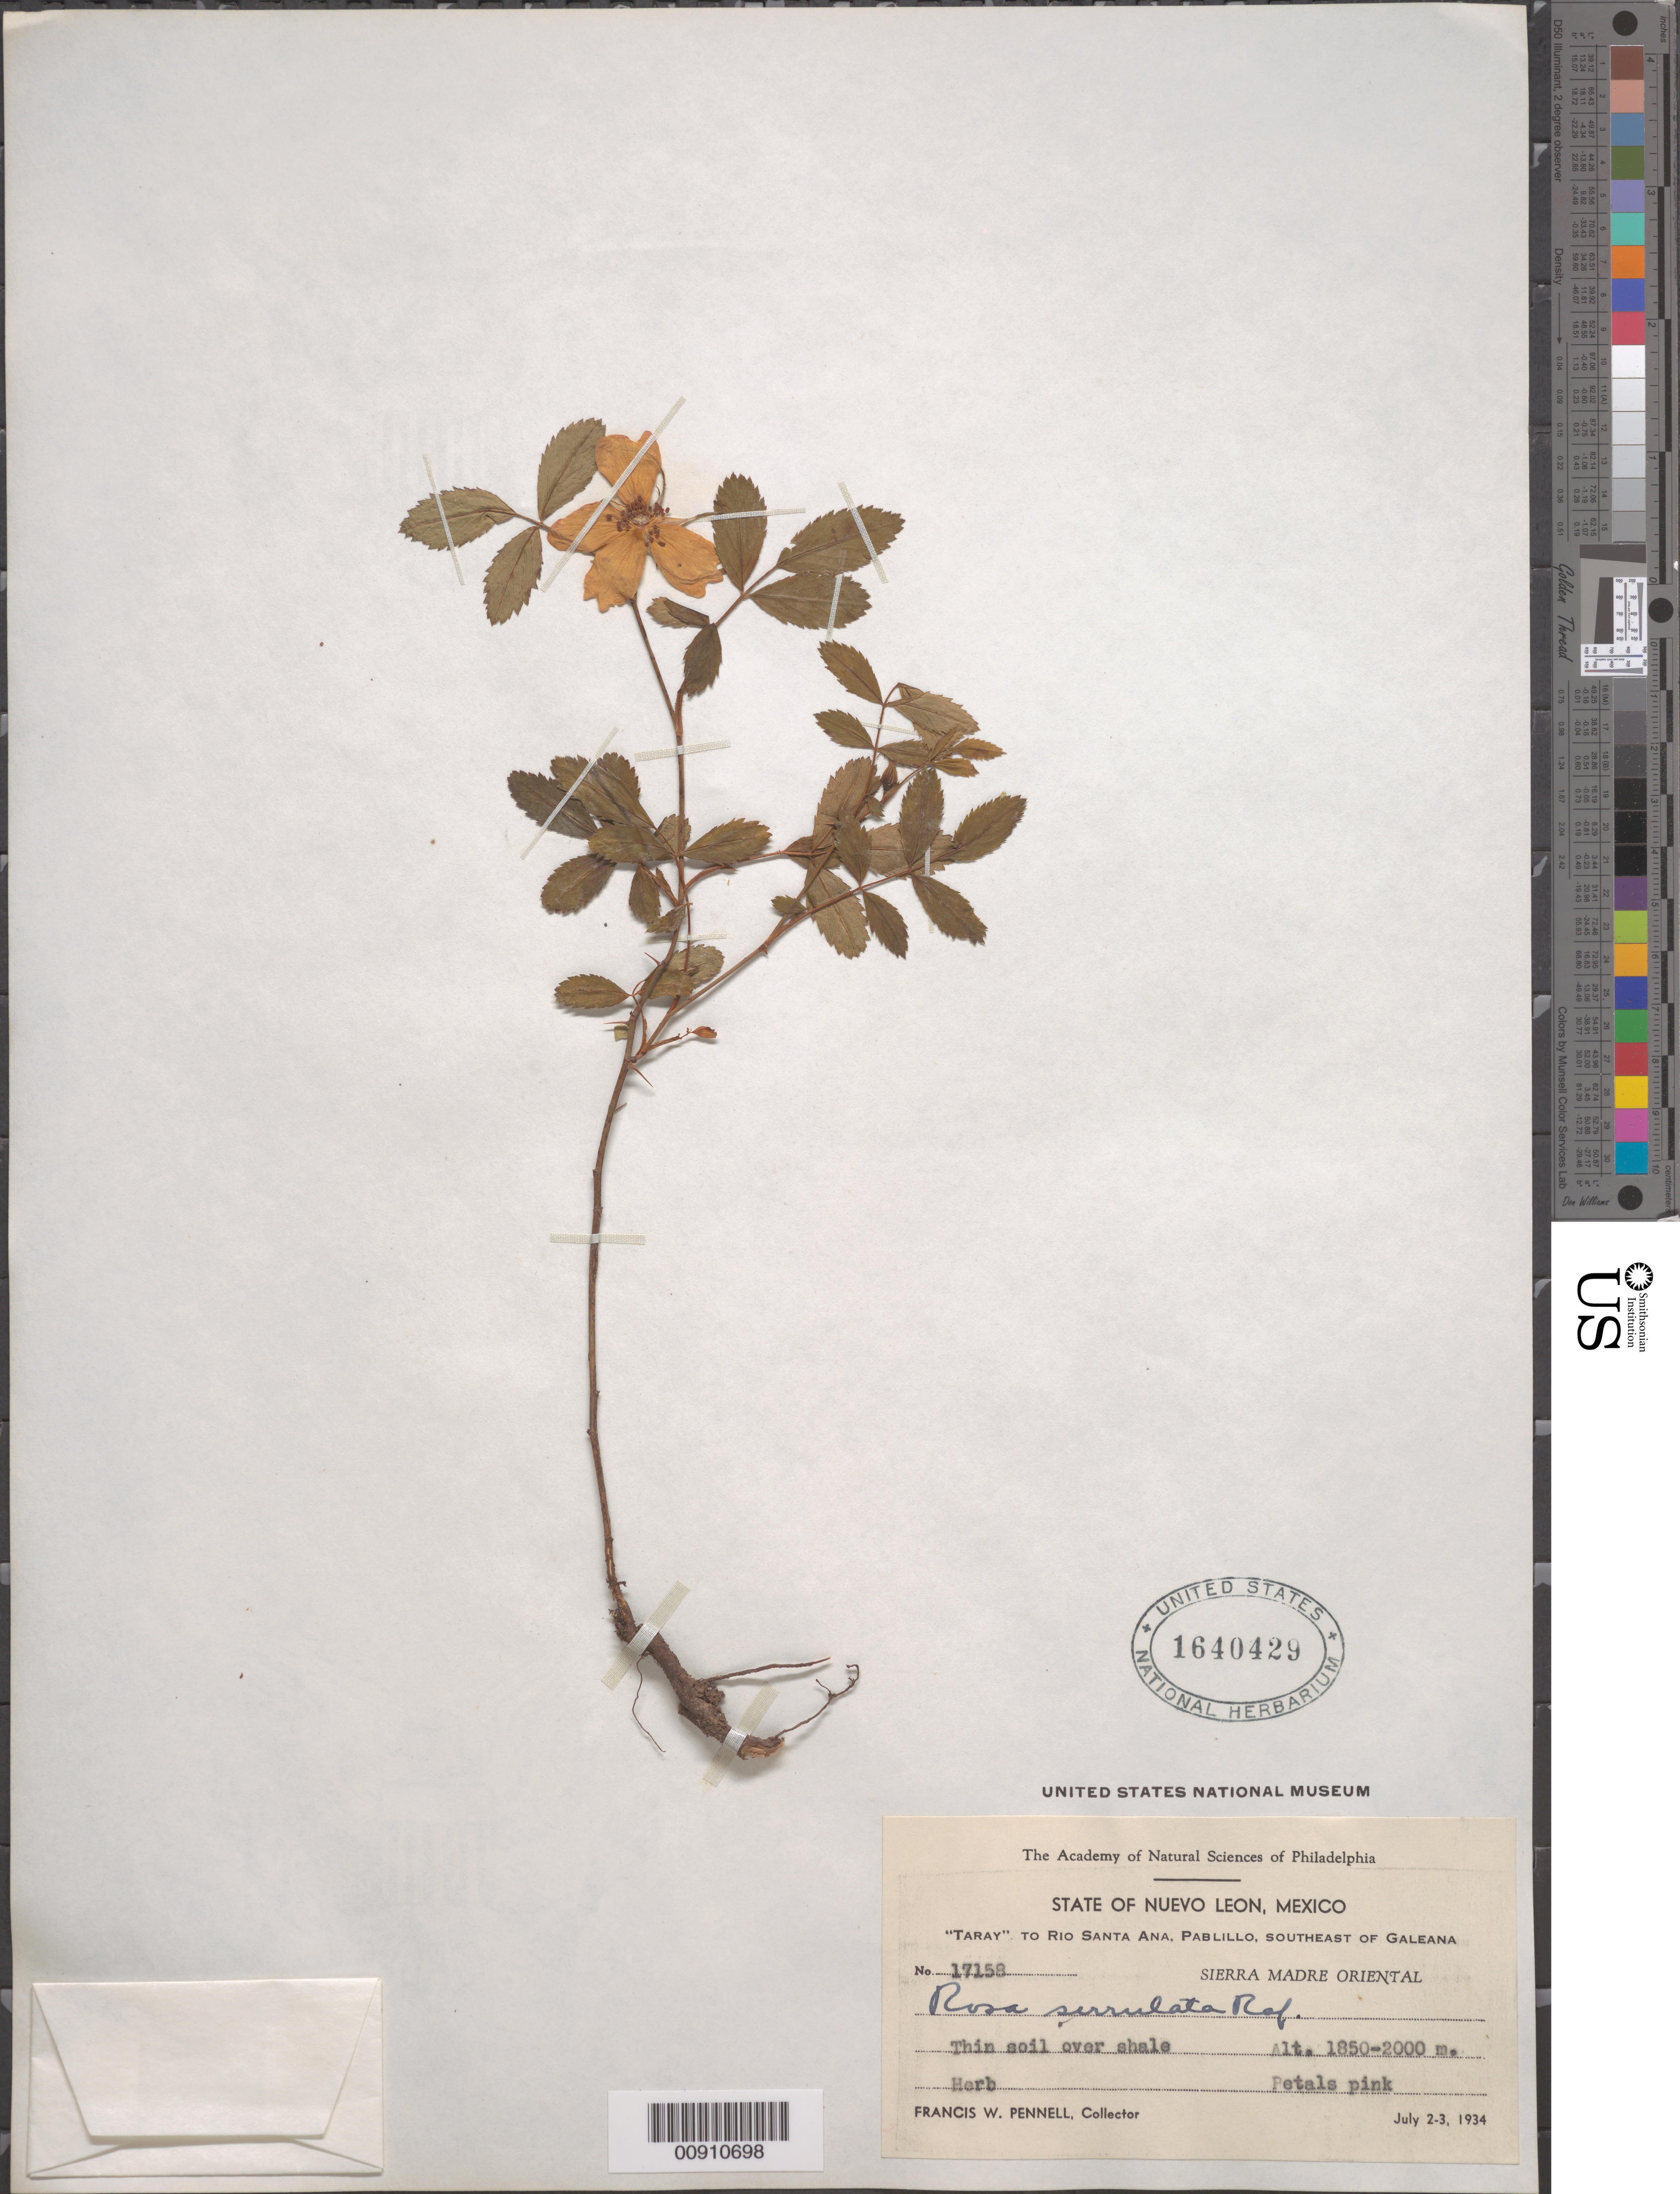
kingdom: Plantae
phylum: Tracheophyta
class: Magnoliopsida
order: Rosales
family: Rosaceae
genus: Rosa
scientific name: Rosa serrulata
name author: Raf.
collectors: F. W. Pennell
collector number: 17158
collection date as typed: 02 Jul 1934 to 03 Jul 1934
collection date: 1934-07-02/1934-07-03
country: Mexico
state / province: Nuevo León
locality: Taray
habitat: Thin soil over shale.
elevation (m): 2000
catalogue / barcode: US 1640429